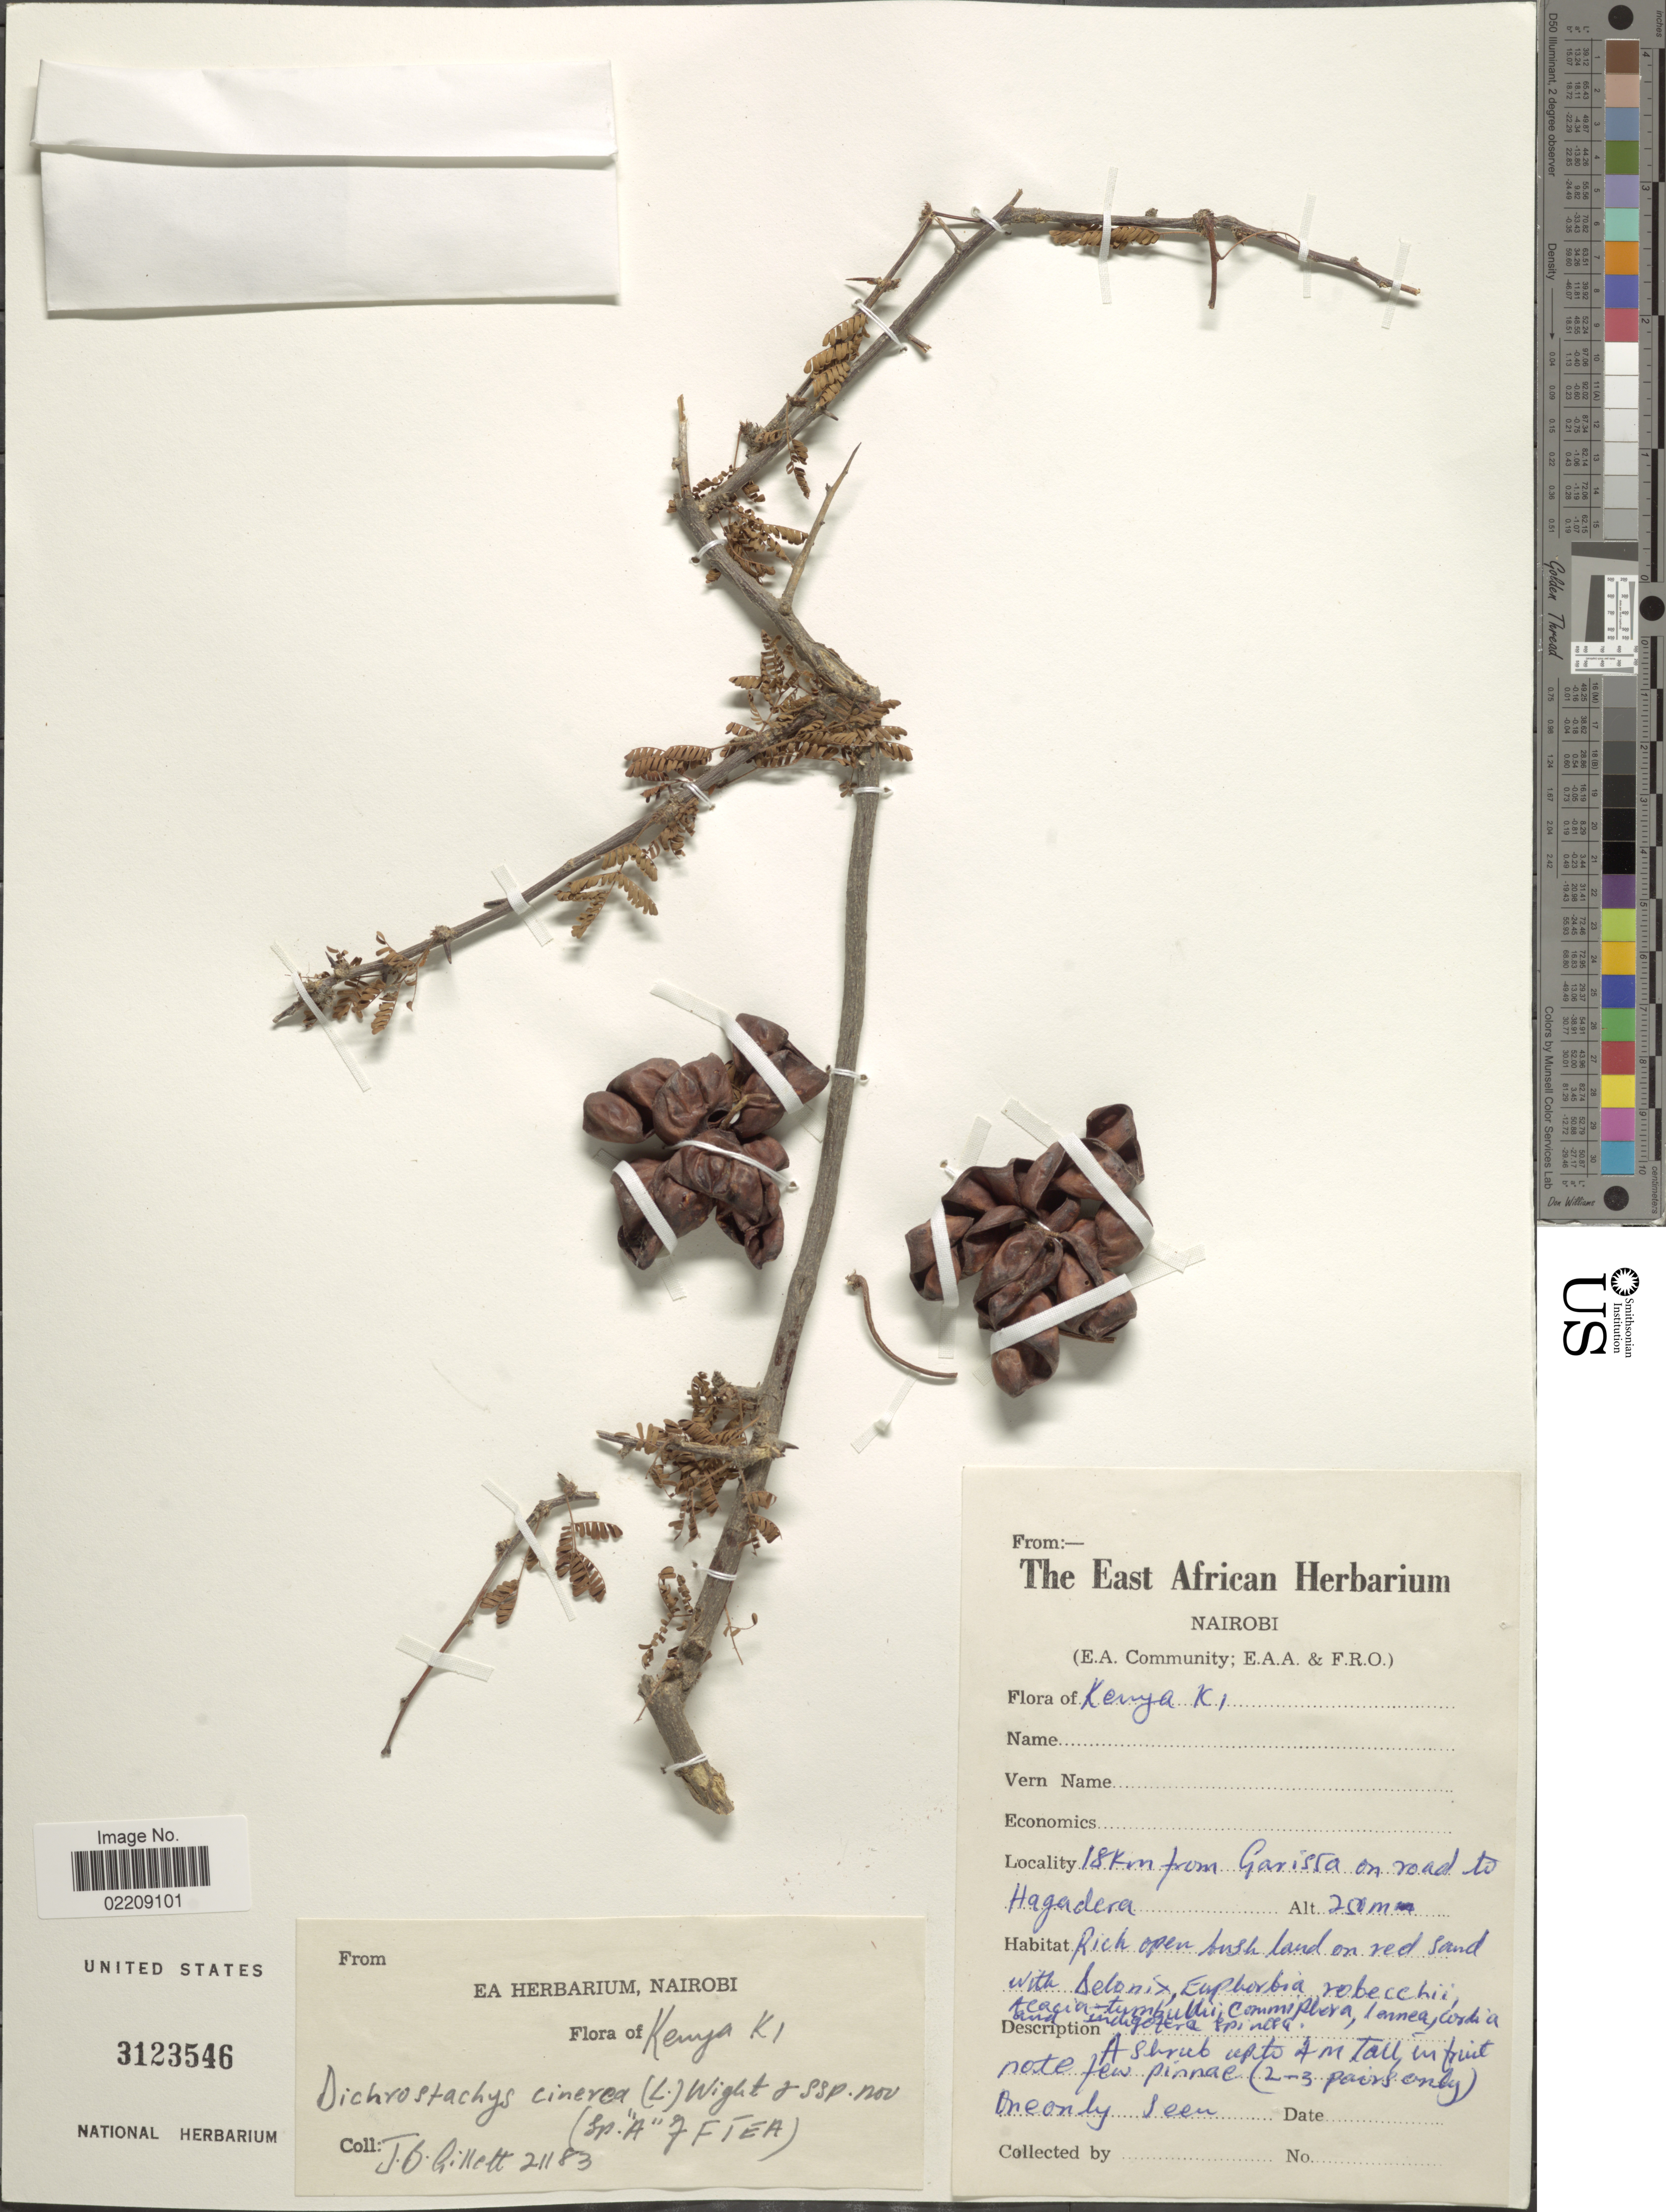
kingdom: Plantae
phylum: Tracheophyta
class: Magnoliopsida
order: Fabales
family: Fabaceae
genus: Dichrostachys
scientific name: Dichrostachys cinerea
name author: (L.) Wight & Arn.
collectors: J. B. Gillett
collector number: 21183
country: Kenya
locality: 18 km from Garissa on road to Hagadea, Rich open bush land on red snd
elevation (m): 250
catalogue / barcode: US 3123546